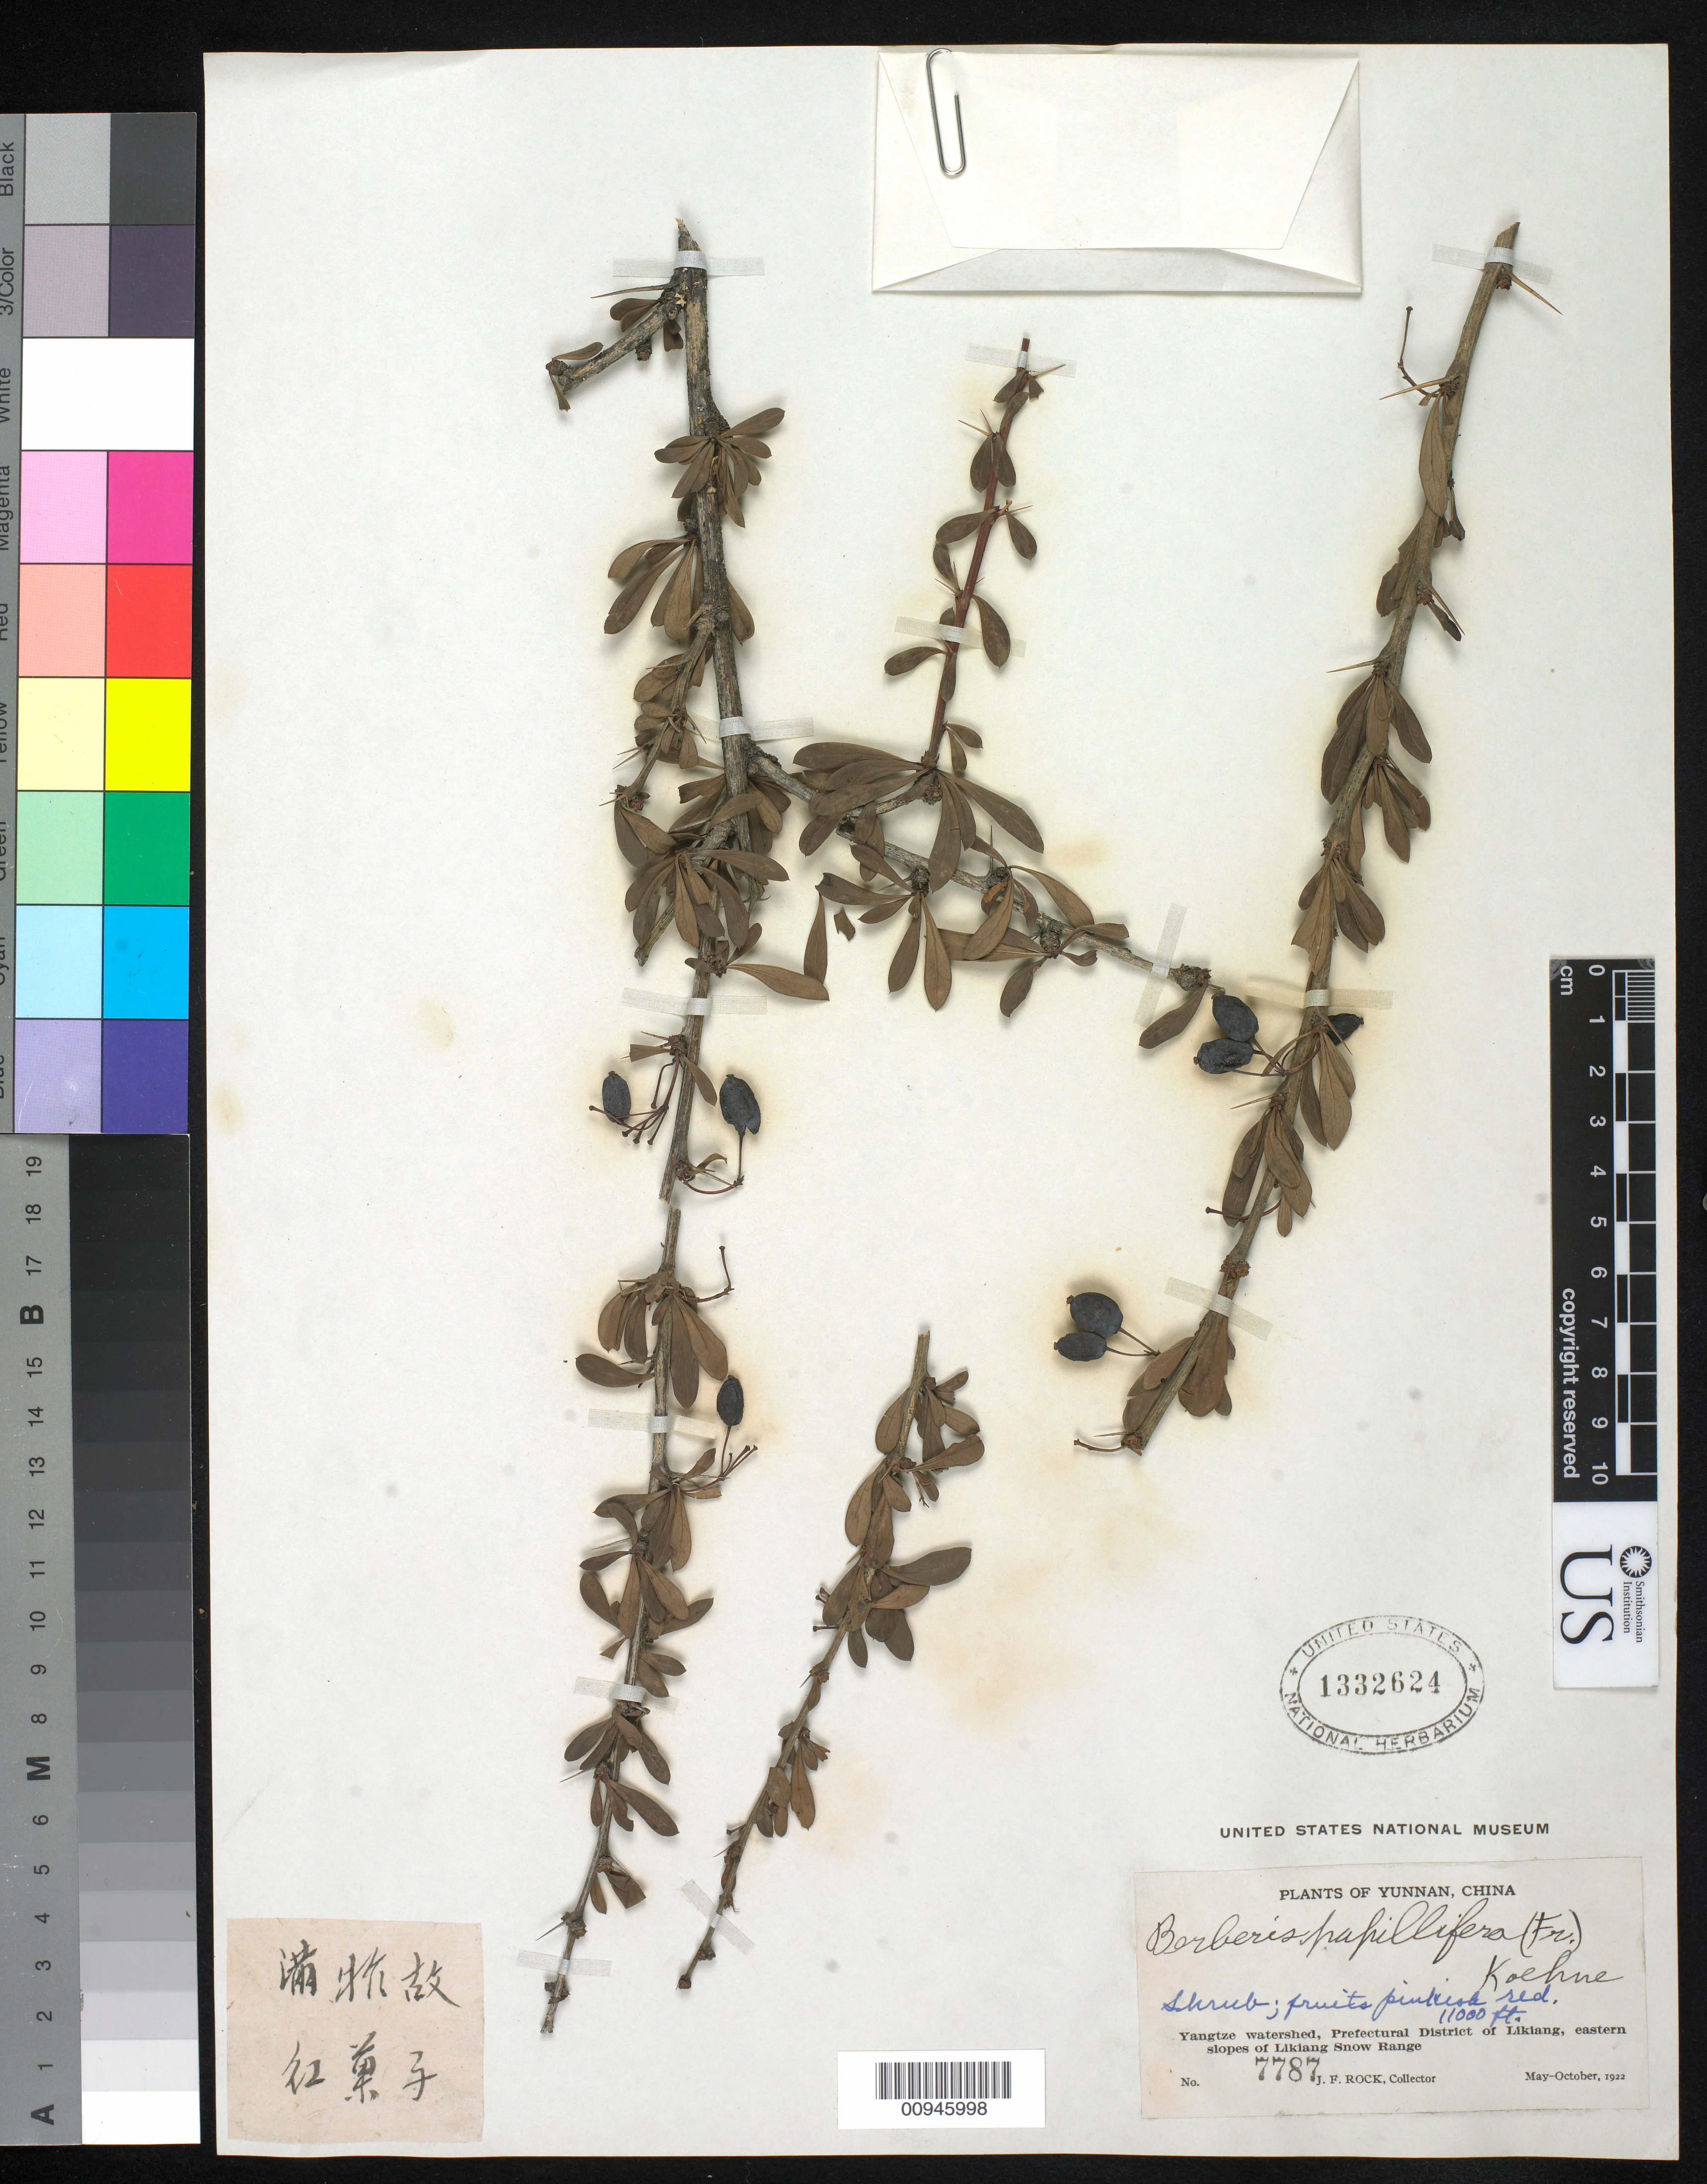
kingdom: Plantae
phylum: Tracheophyta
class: Magnoliopsida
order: Ranunculales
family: Berberidaceae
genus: Berberis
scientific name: Berberis papillifera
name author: (Franch.) Koehne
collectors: J. F. Rock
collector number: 7787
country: China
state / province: Yunnan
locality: Yangtze watershed, Prefectural District of Likiang, E slopes of Likiang Snow Range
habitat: date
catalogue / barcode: US 1332624